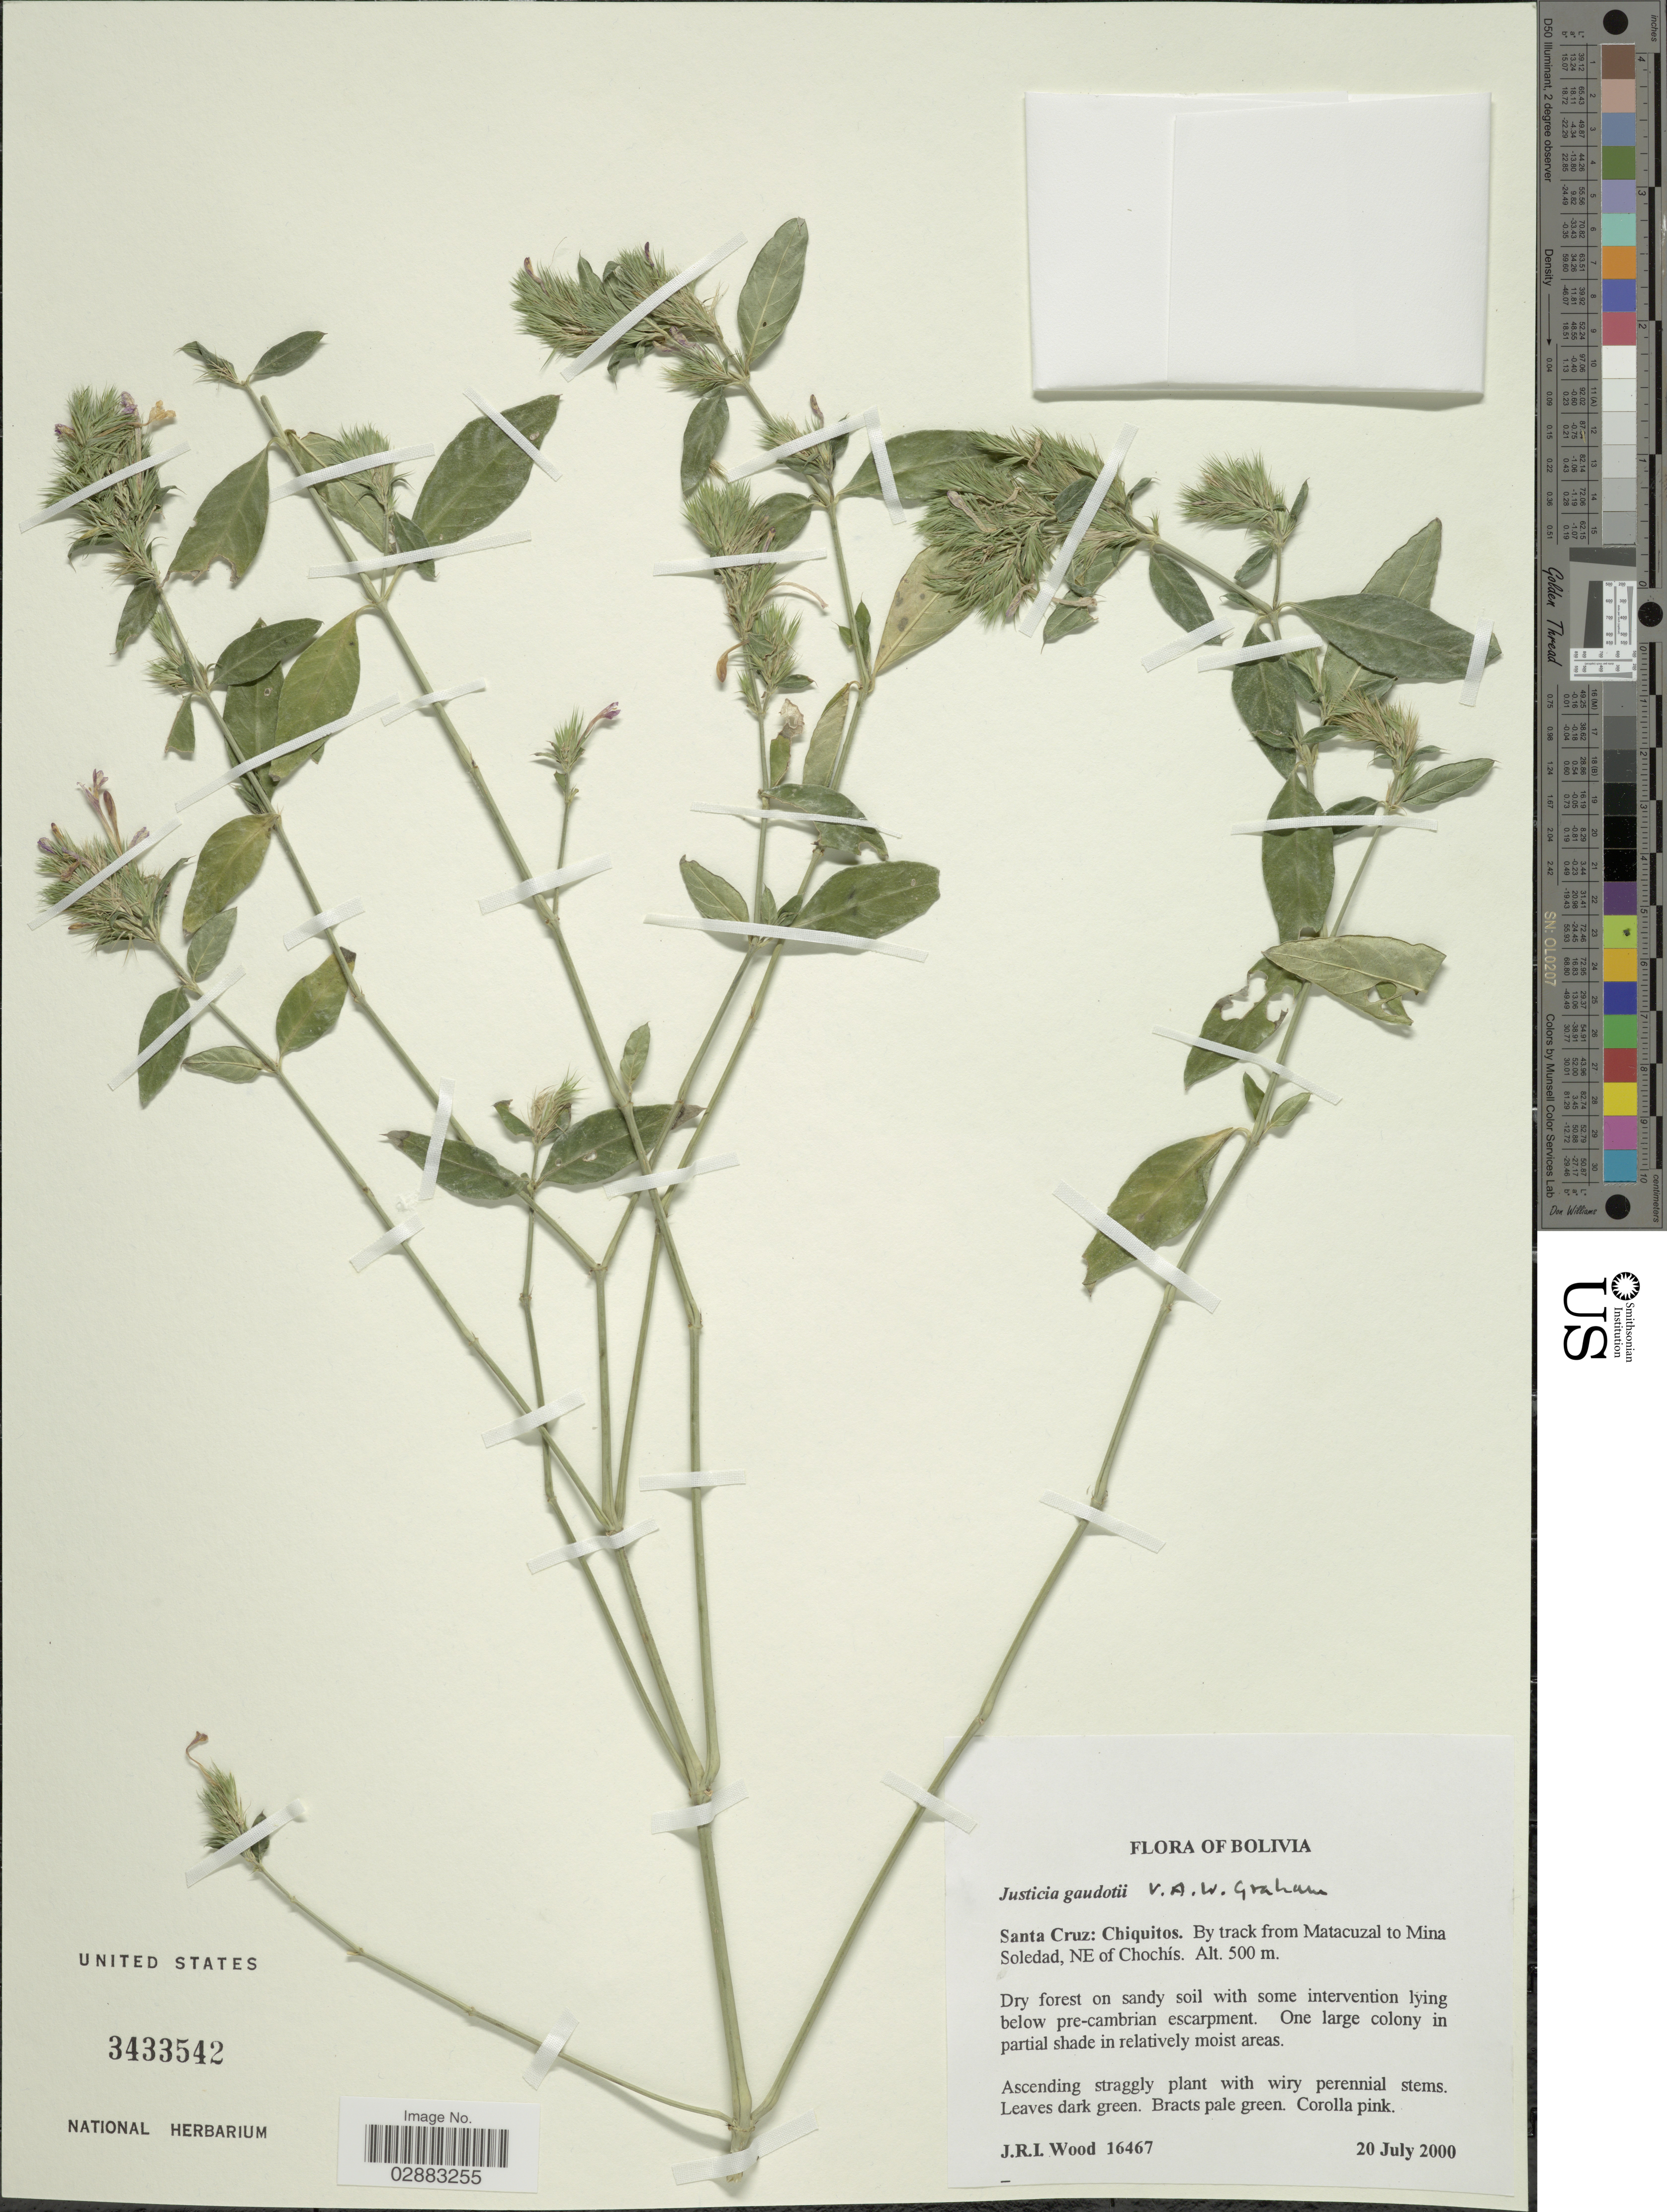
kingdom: Plantae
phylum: Tracheophyta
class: Magnoliopsida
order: Lamiales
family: Acanthaceae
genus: Justicia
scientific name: Justicia goudotii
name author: V.A.W. Graham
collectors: J. R. I. Wood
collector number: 16467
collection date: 2000-07-20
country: Bolivia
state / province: Santa Cruz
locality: Chiquitos. By track from Matacuzal to Mina Soledad, NE of Chochís.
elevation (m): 500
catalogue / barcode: US 3433542